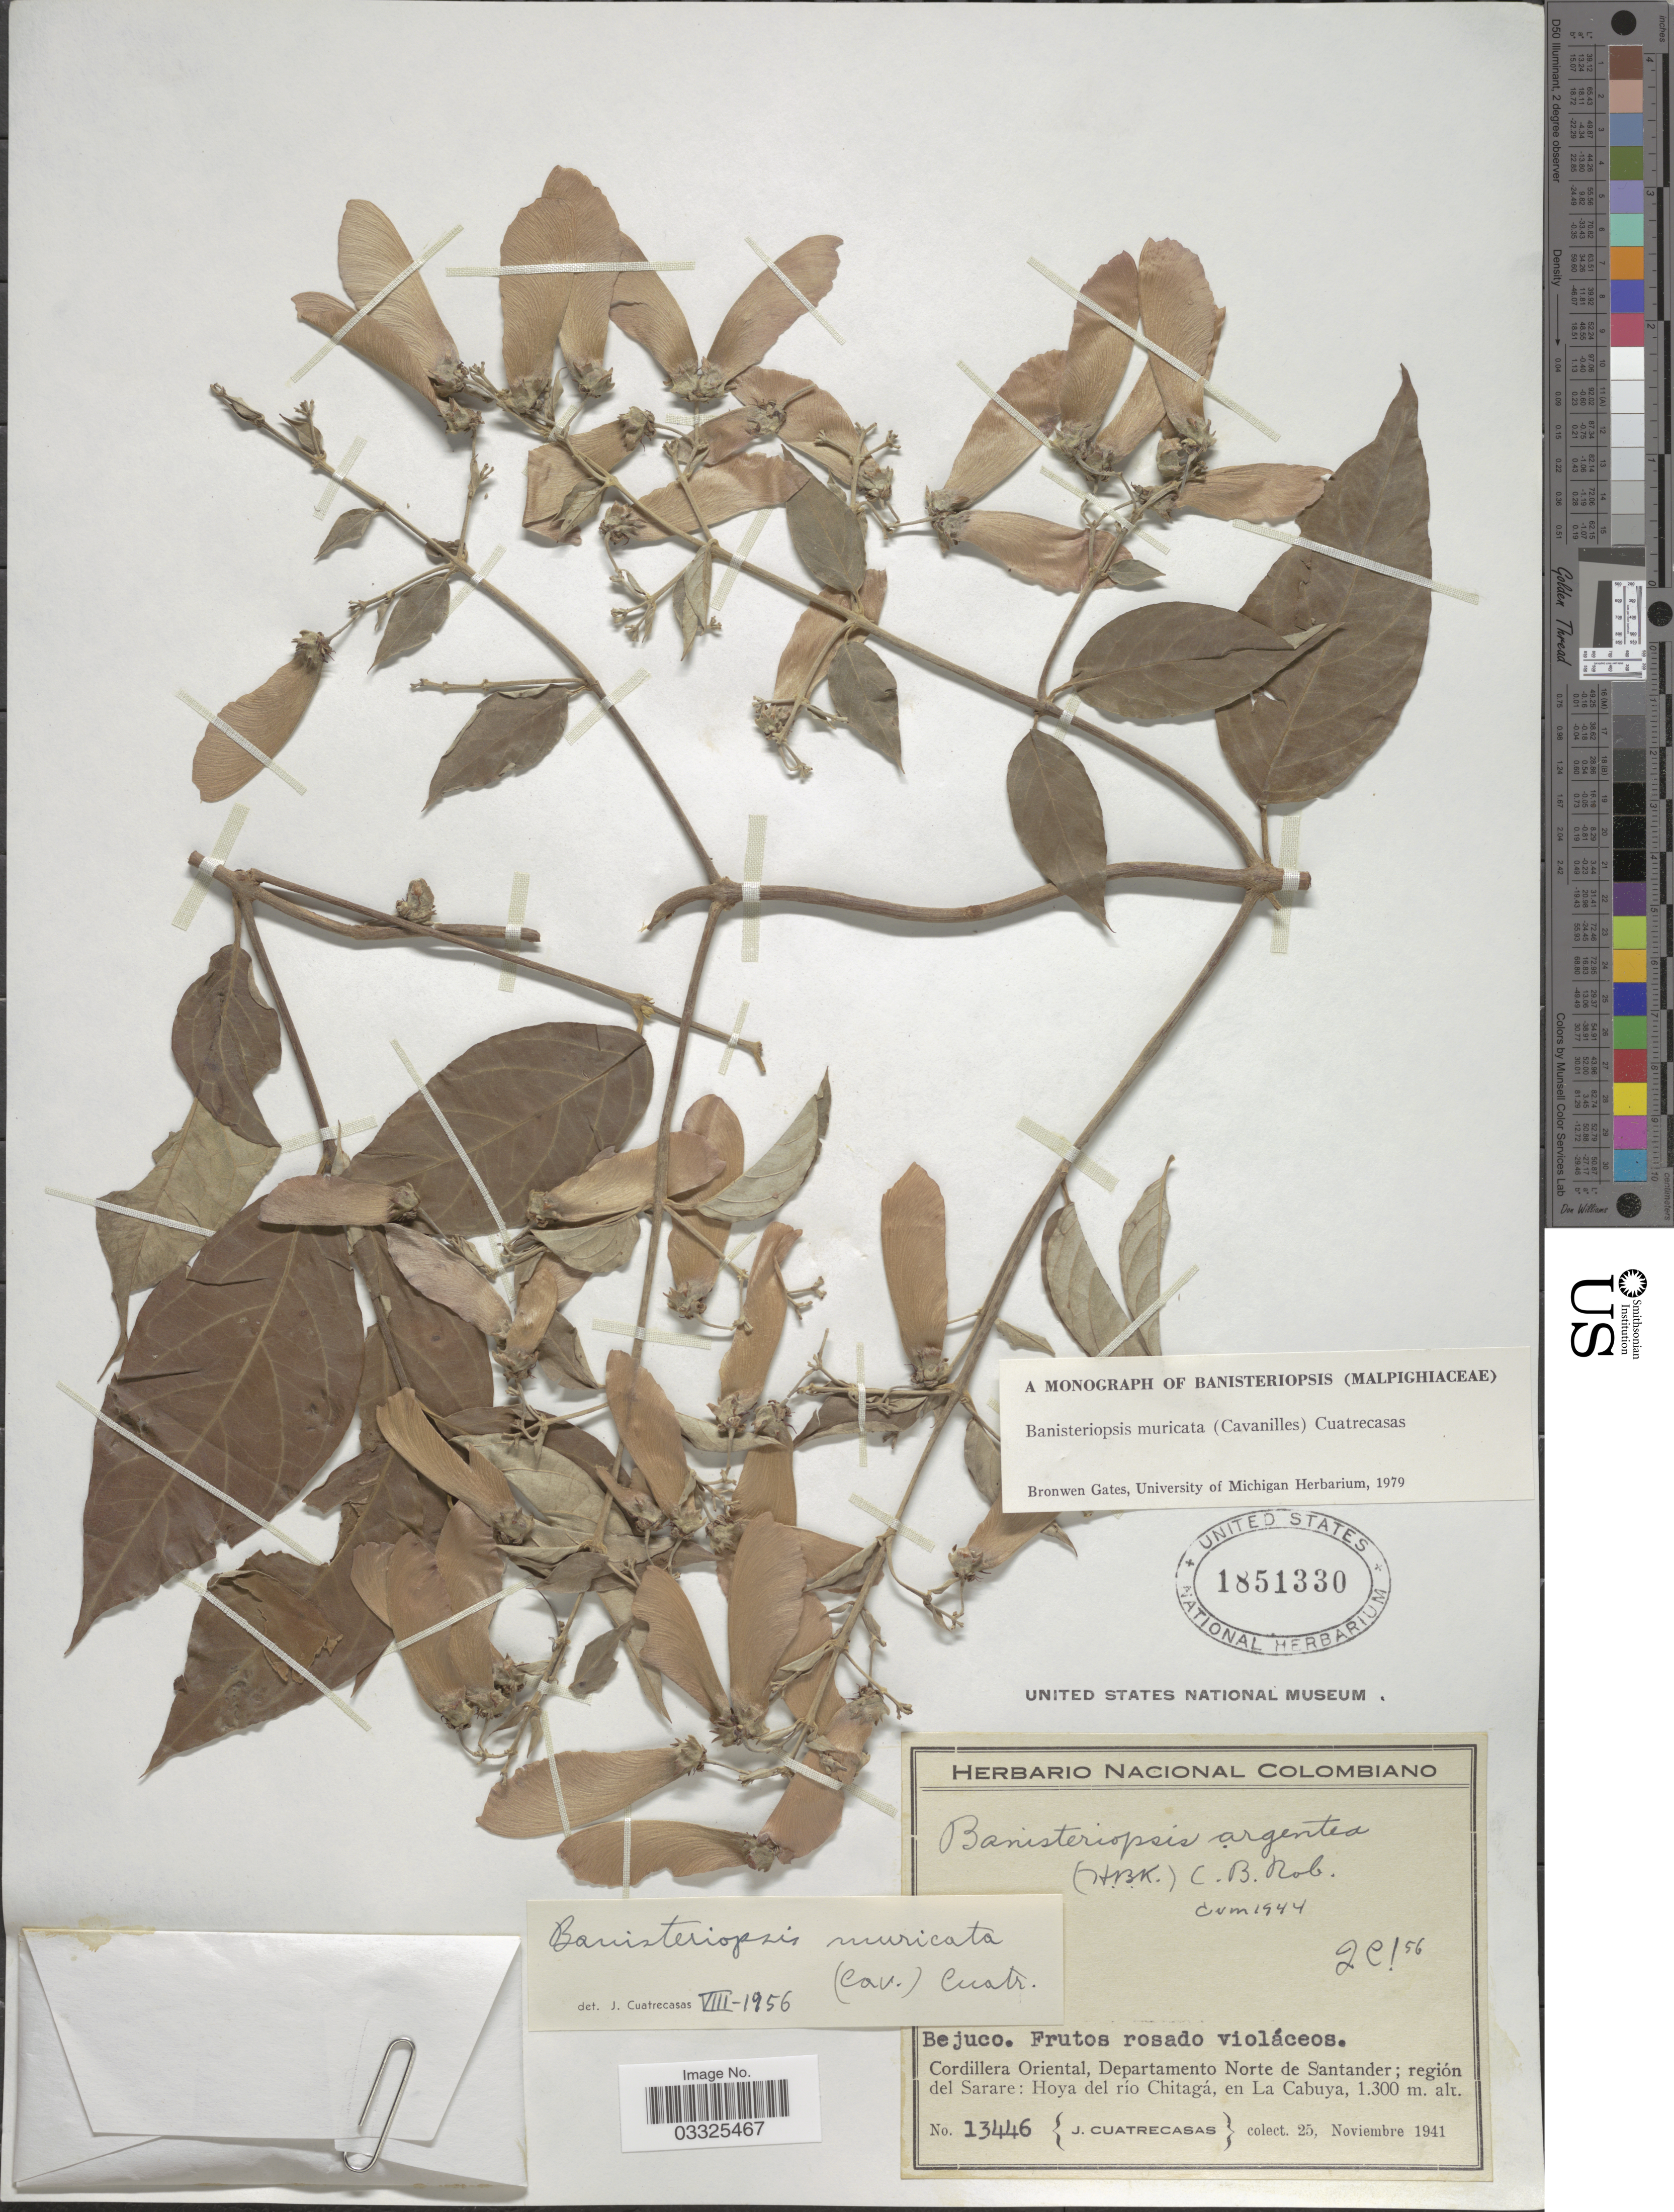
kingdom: Plantae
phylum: Tracheophyta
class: Magnoliopsida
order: Malpighiales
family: Malpighiaceae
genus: Banisteriopsis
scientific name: Banisteriopsis muricata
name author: (Cav.) Cuatrec.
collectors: J. Cuatrecasas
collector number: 13446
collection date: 1941-11-25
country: Colombia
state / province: Norte de Santander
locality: Cordillera Oriental, Departamento Norte de Santander; región del Sarare: Hoya del río Chitagá, en La Cabuya.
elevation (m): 1300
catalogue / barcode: US 1581330